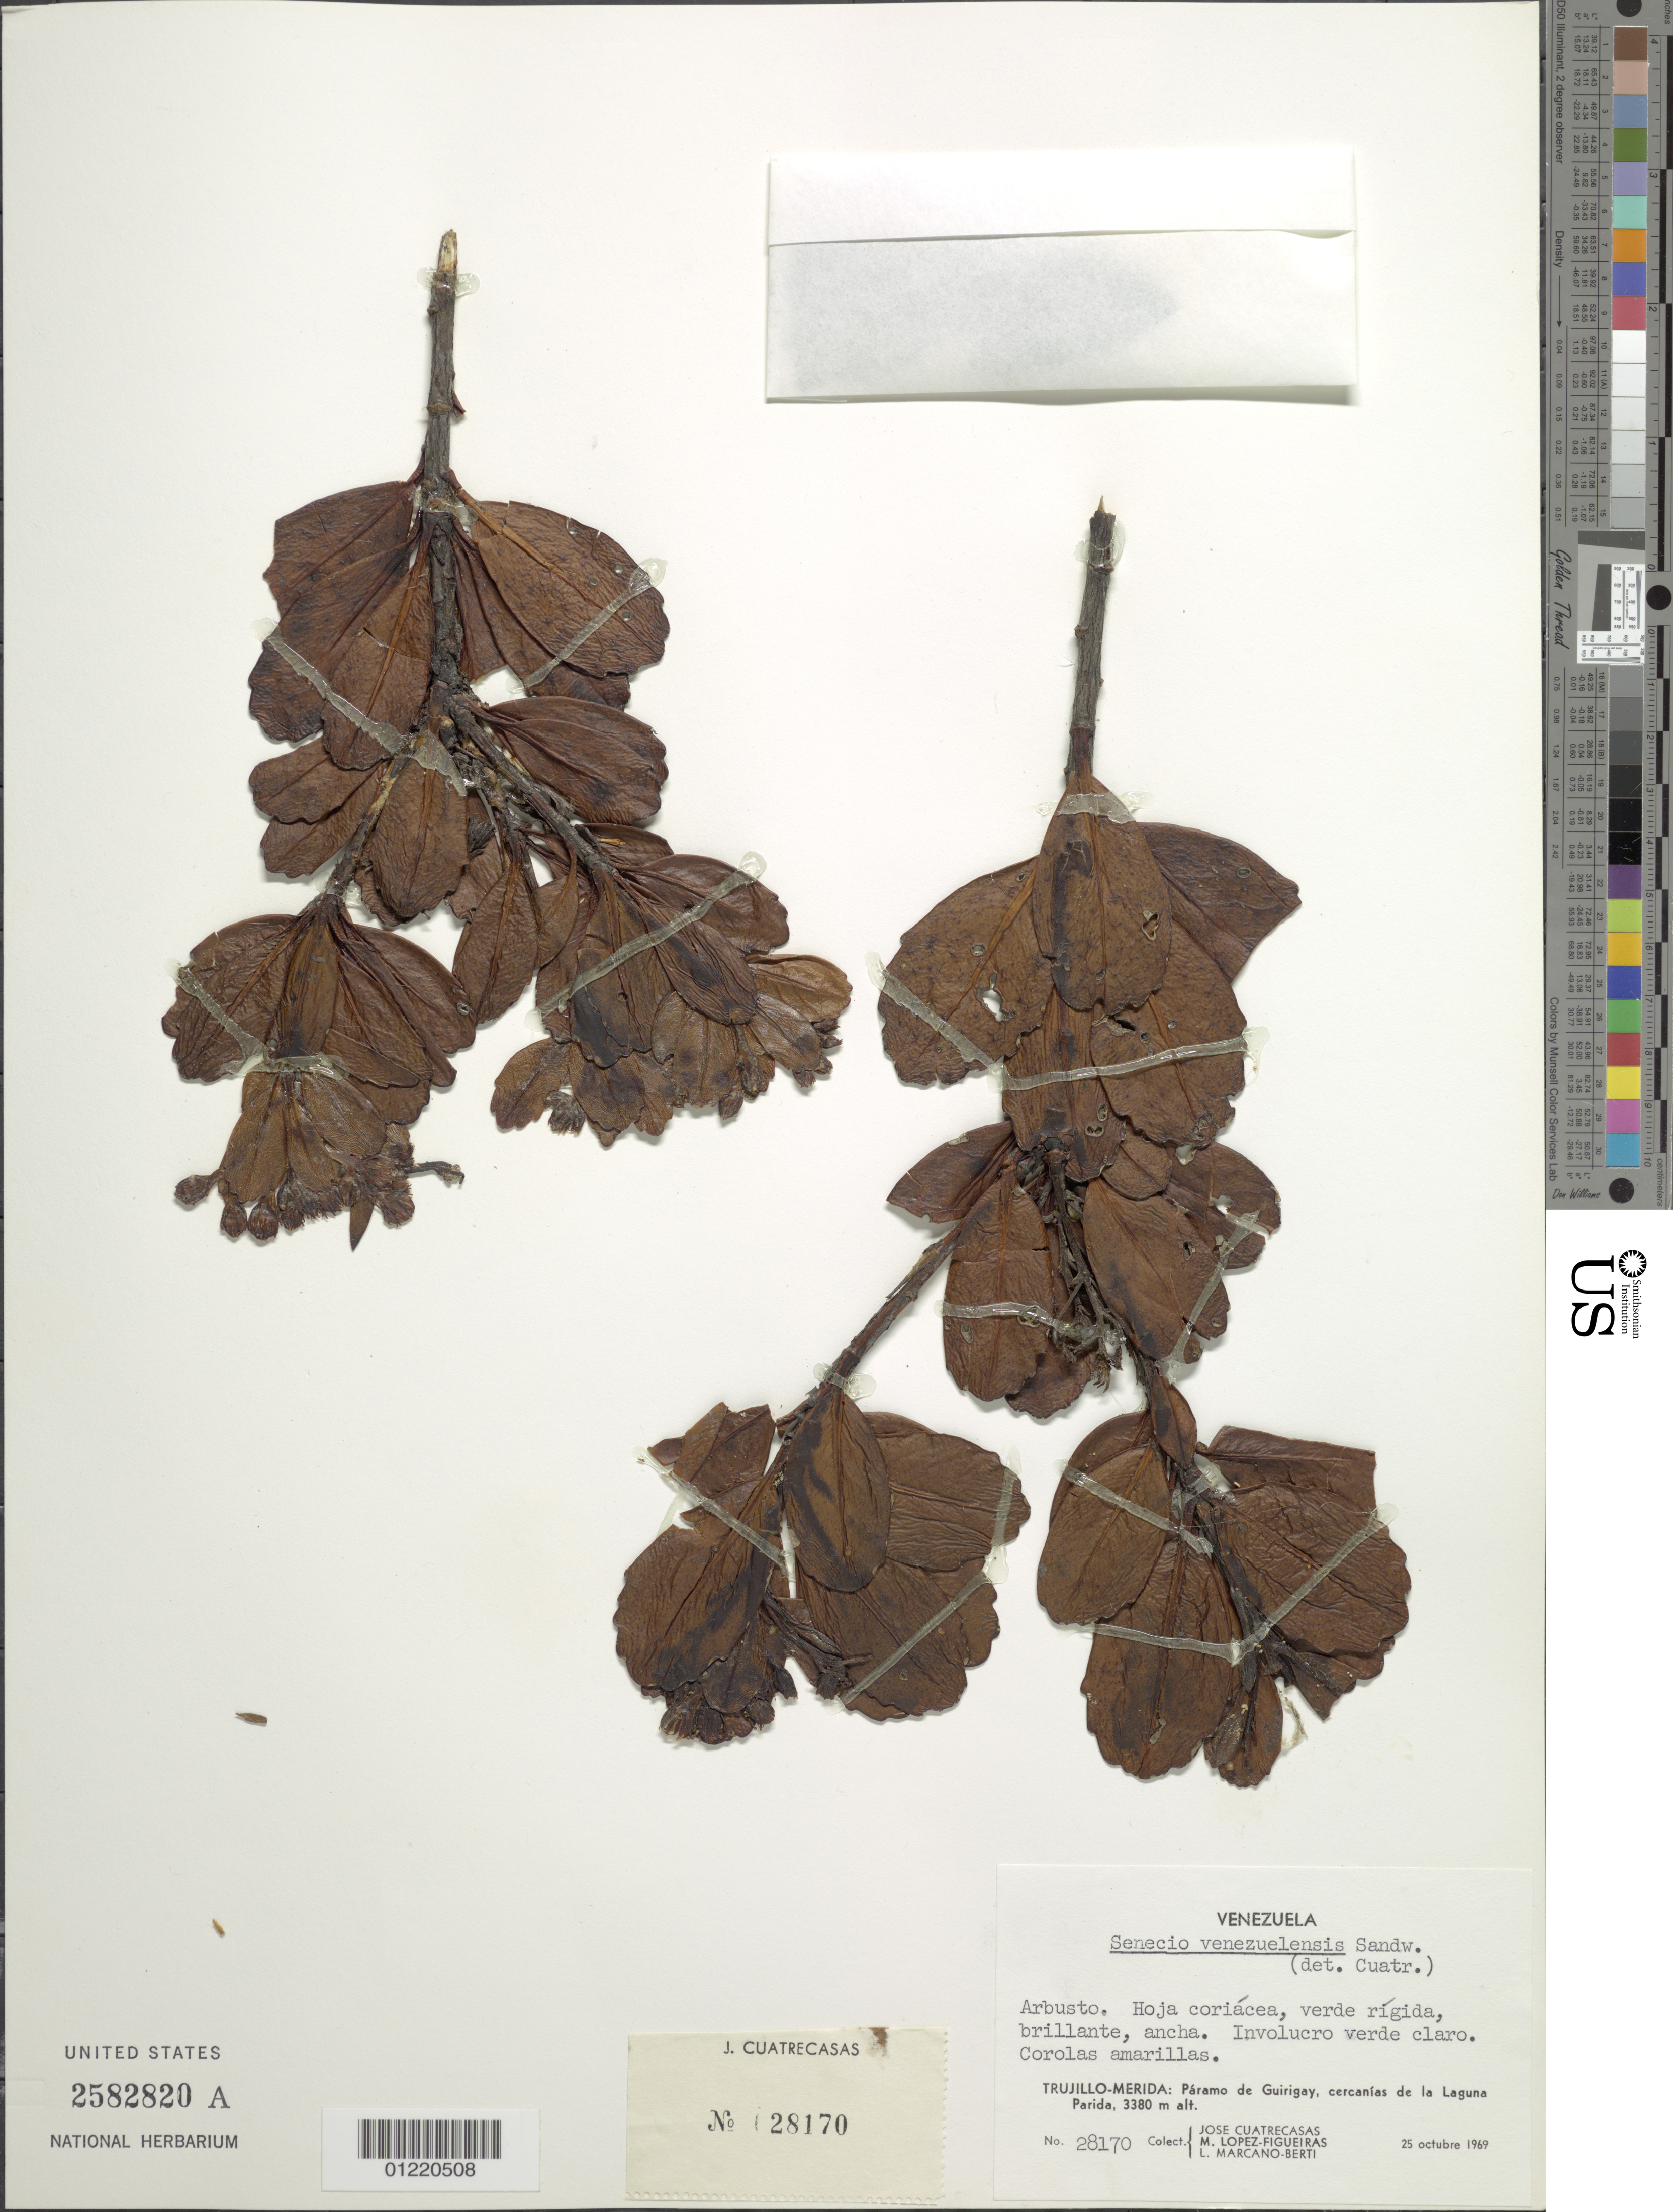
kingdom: Plantae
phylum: Tracheophyta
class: Magnoliopsida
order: Asterales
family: Asteraceae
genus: Pentacalia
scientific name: Pentacalia venezuelensis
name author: (Sandwith) Cuatrec.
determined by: Cuatrecasas, J.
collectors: J. Cuatrecasas, M. López Figueiras & L. Marcano-Berti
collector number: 28170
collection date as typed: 25 Oct 1969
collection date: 1969-10-25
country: Venezuela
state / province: Trujillo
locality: Páramo de Guirigay, cercanías de la Laguna Parida.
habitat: Paramo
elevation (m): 3380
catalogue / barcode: US 2582820A